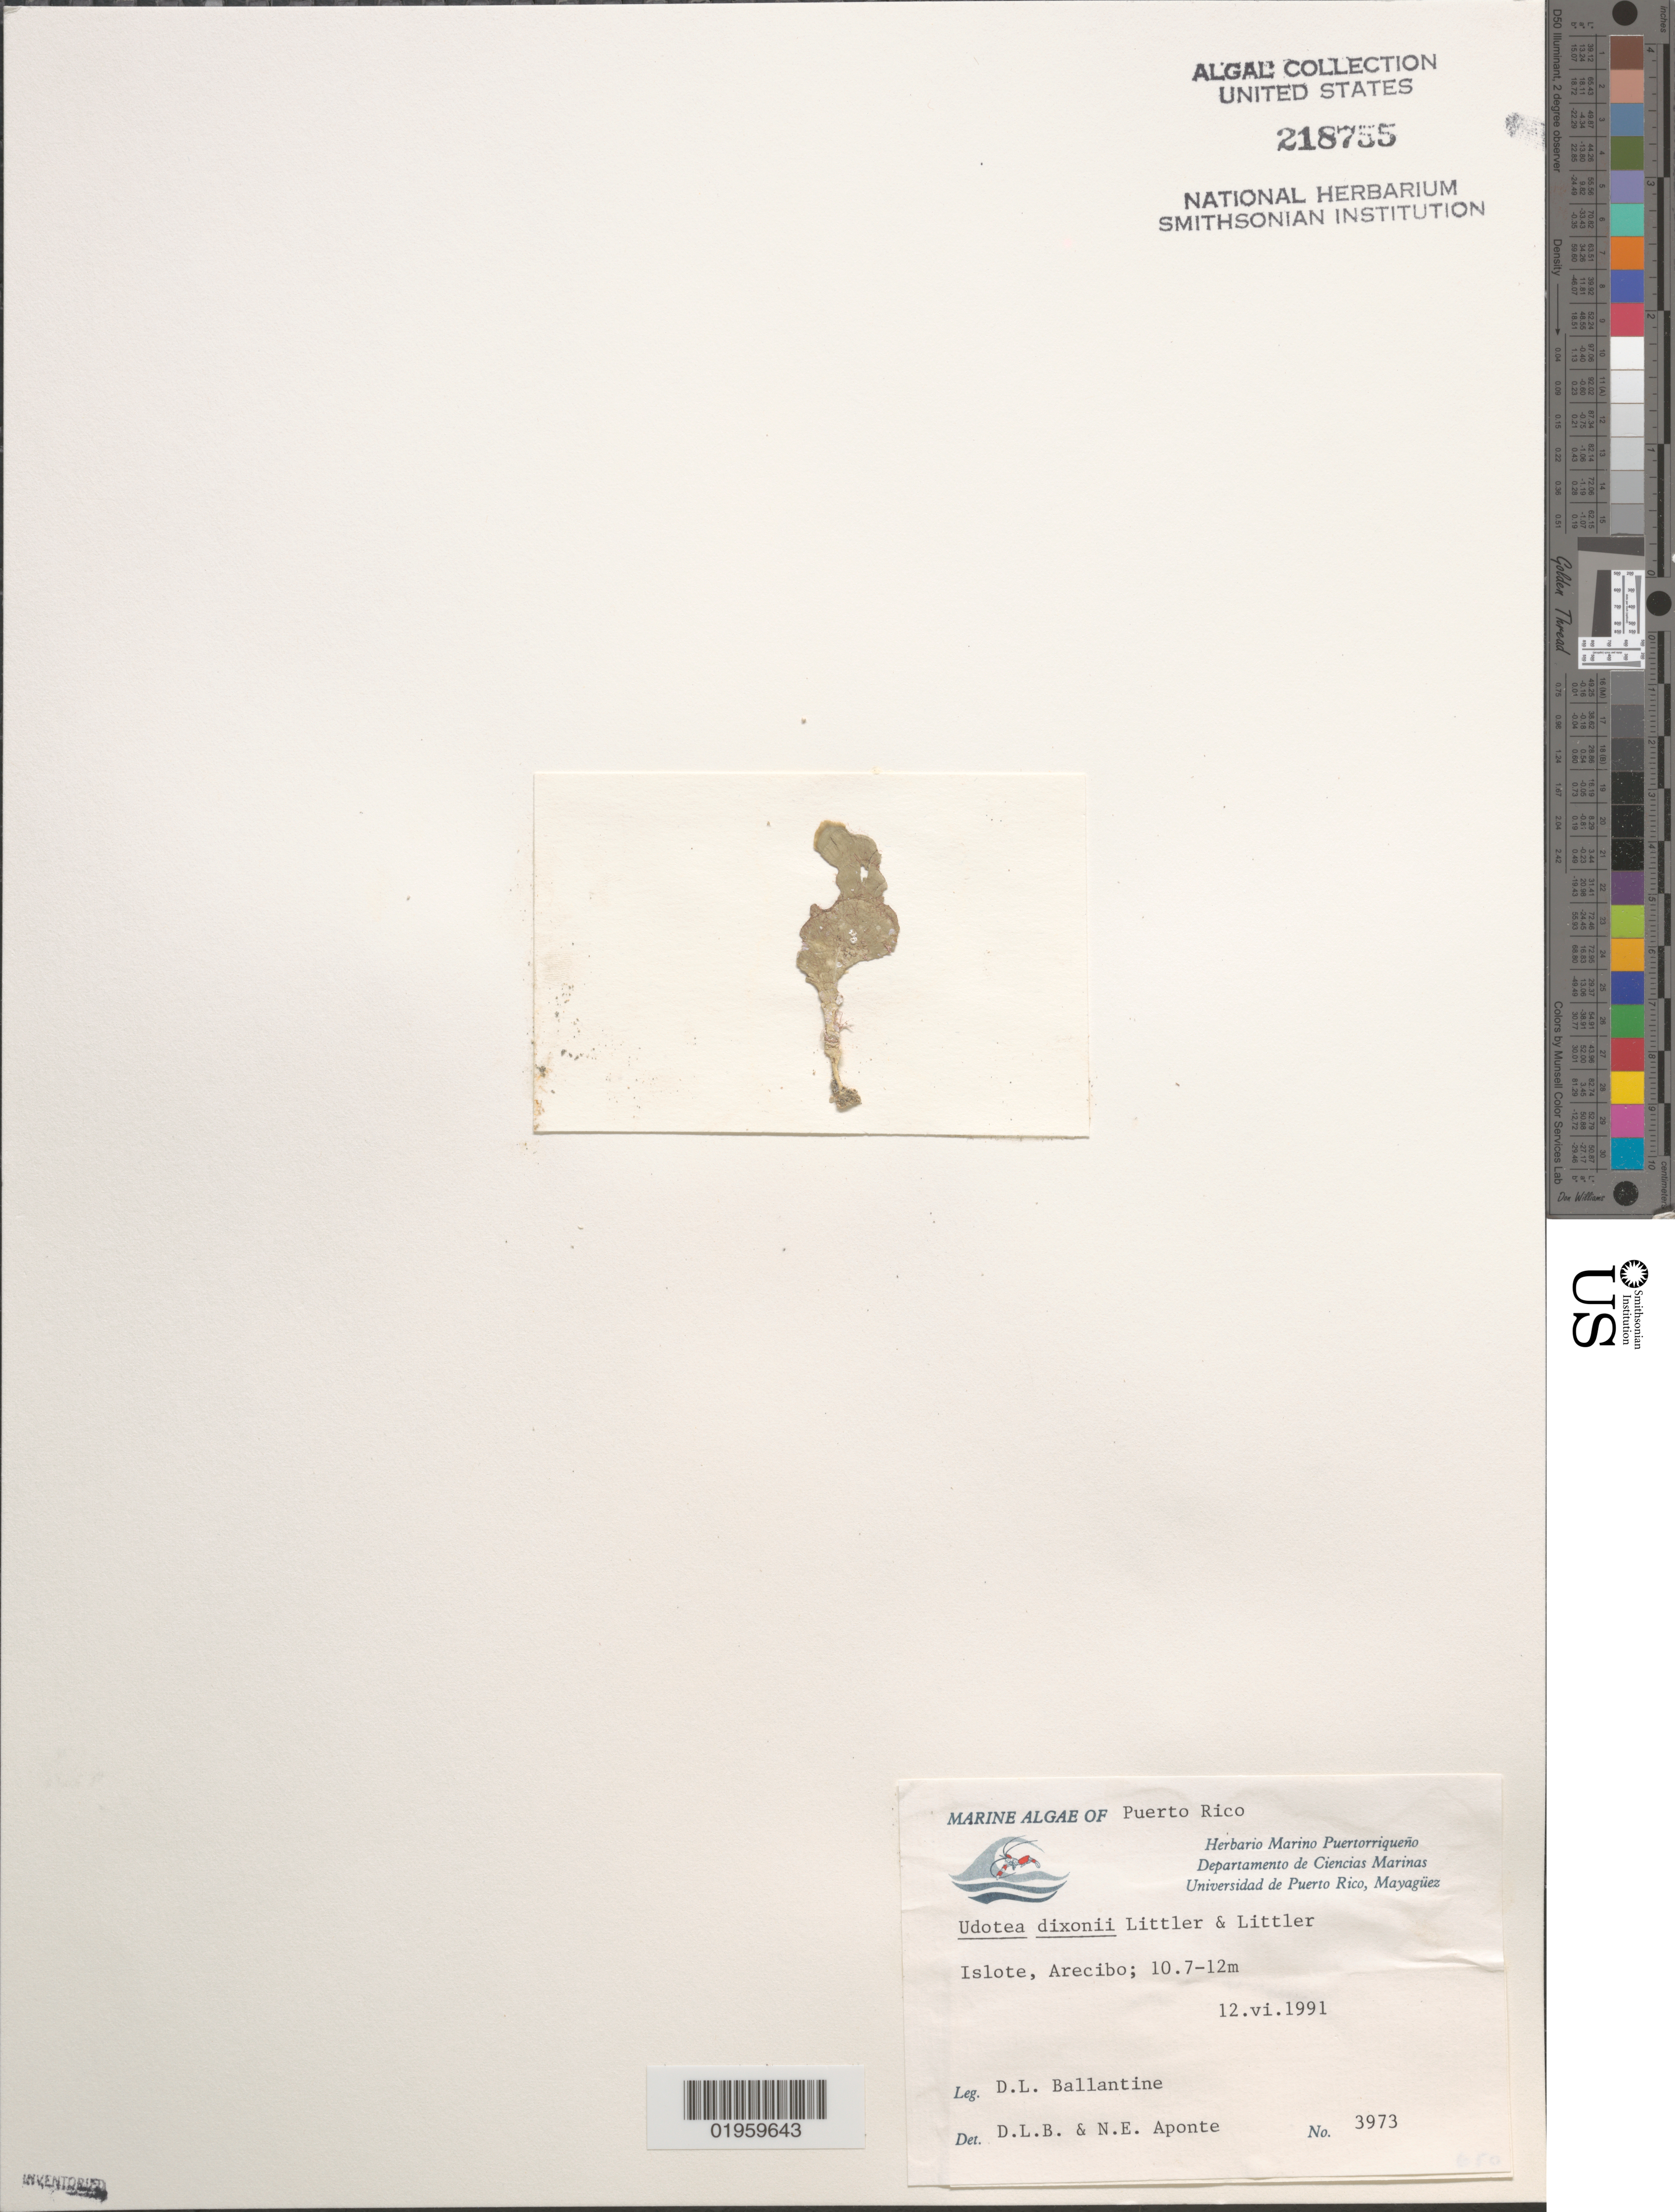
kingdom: Plantae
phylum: Chlorophyta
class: Ulvophyceae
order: Bryopsidales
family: Udoteaceae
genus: Udotea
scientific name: Udotea dixonii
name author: D.S. Littler & Littler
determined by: Ballantine, D. L.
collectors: D.L. Ballantine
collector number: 3973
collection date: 1991-06-12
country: Puerto Rico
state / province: Arecibo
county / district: Islote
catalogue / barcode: US 218755